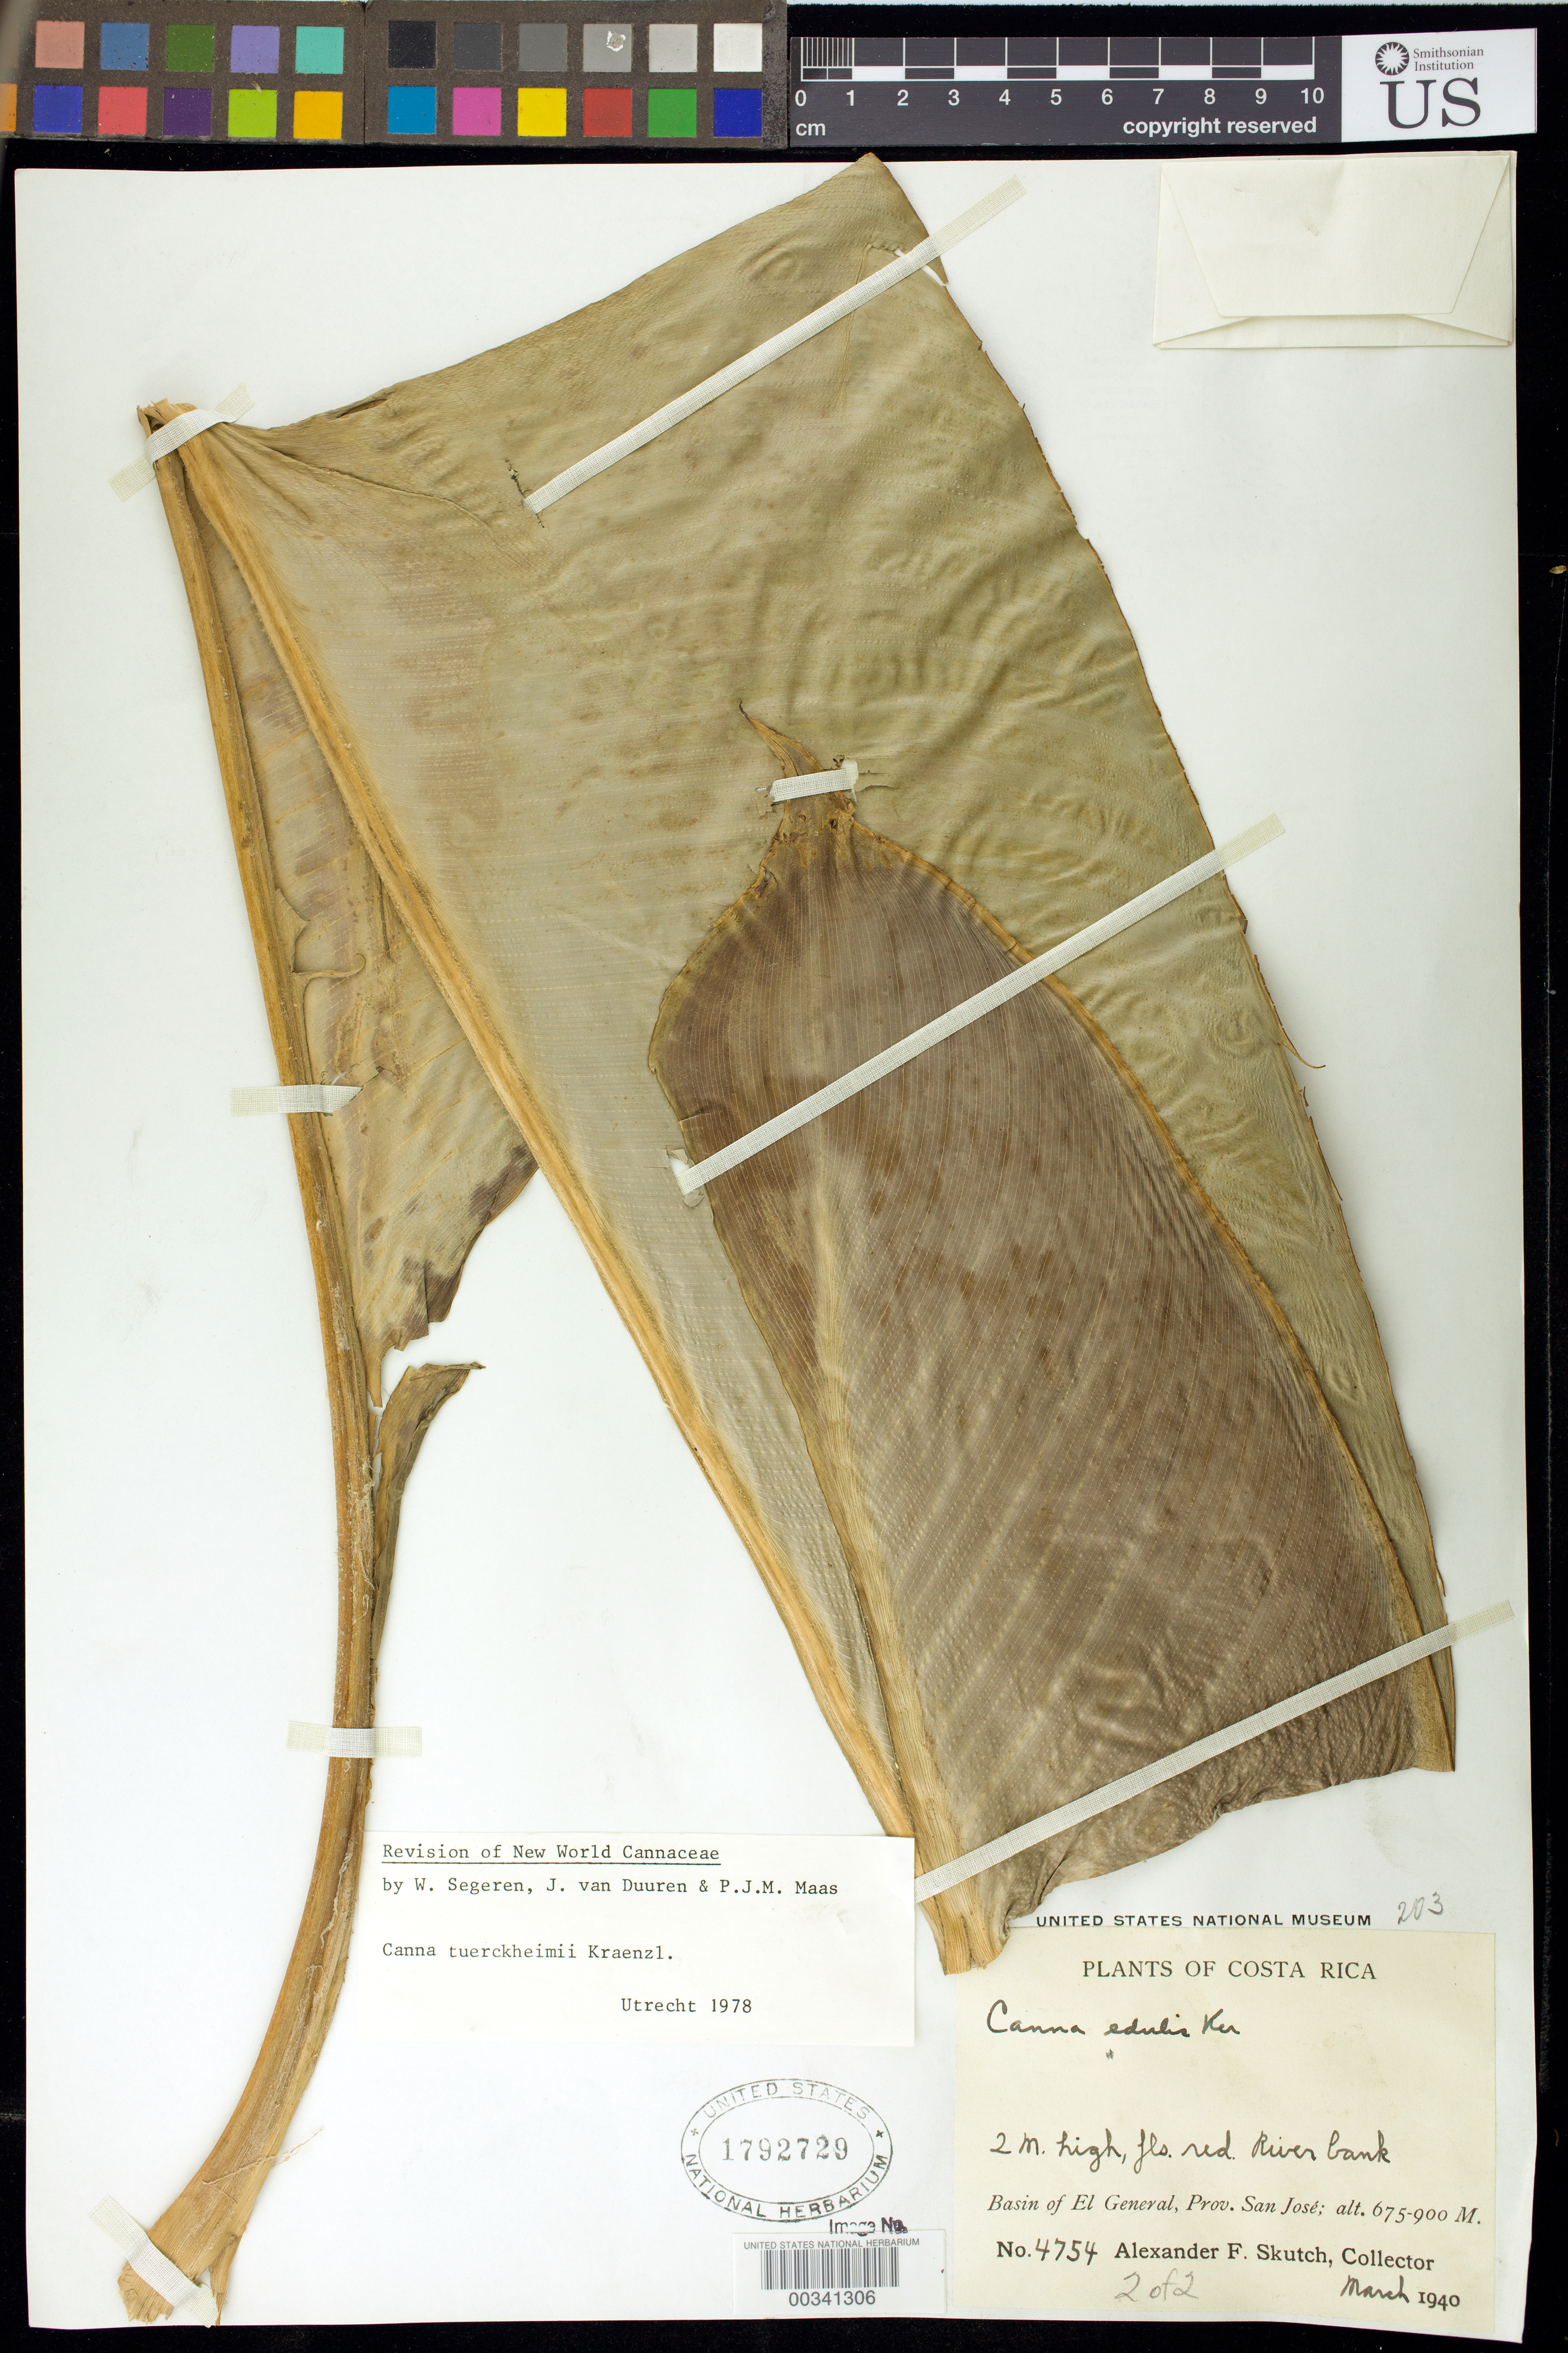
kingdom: Plantae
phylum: Tracheophyta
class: Liliopsida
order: Zingiberales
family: Cannaceae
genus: Canna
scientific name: Canna tuerckheimii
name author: Kraenzl. in Engl.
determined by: Segeren, W.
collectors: A. F. Skutch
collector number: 4754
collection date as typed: Mar 1940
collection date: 1940-03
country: Costa Rica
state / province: San José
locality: Basin of el general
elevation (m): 675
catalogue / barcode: US 1792729